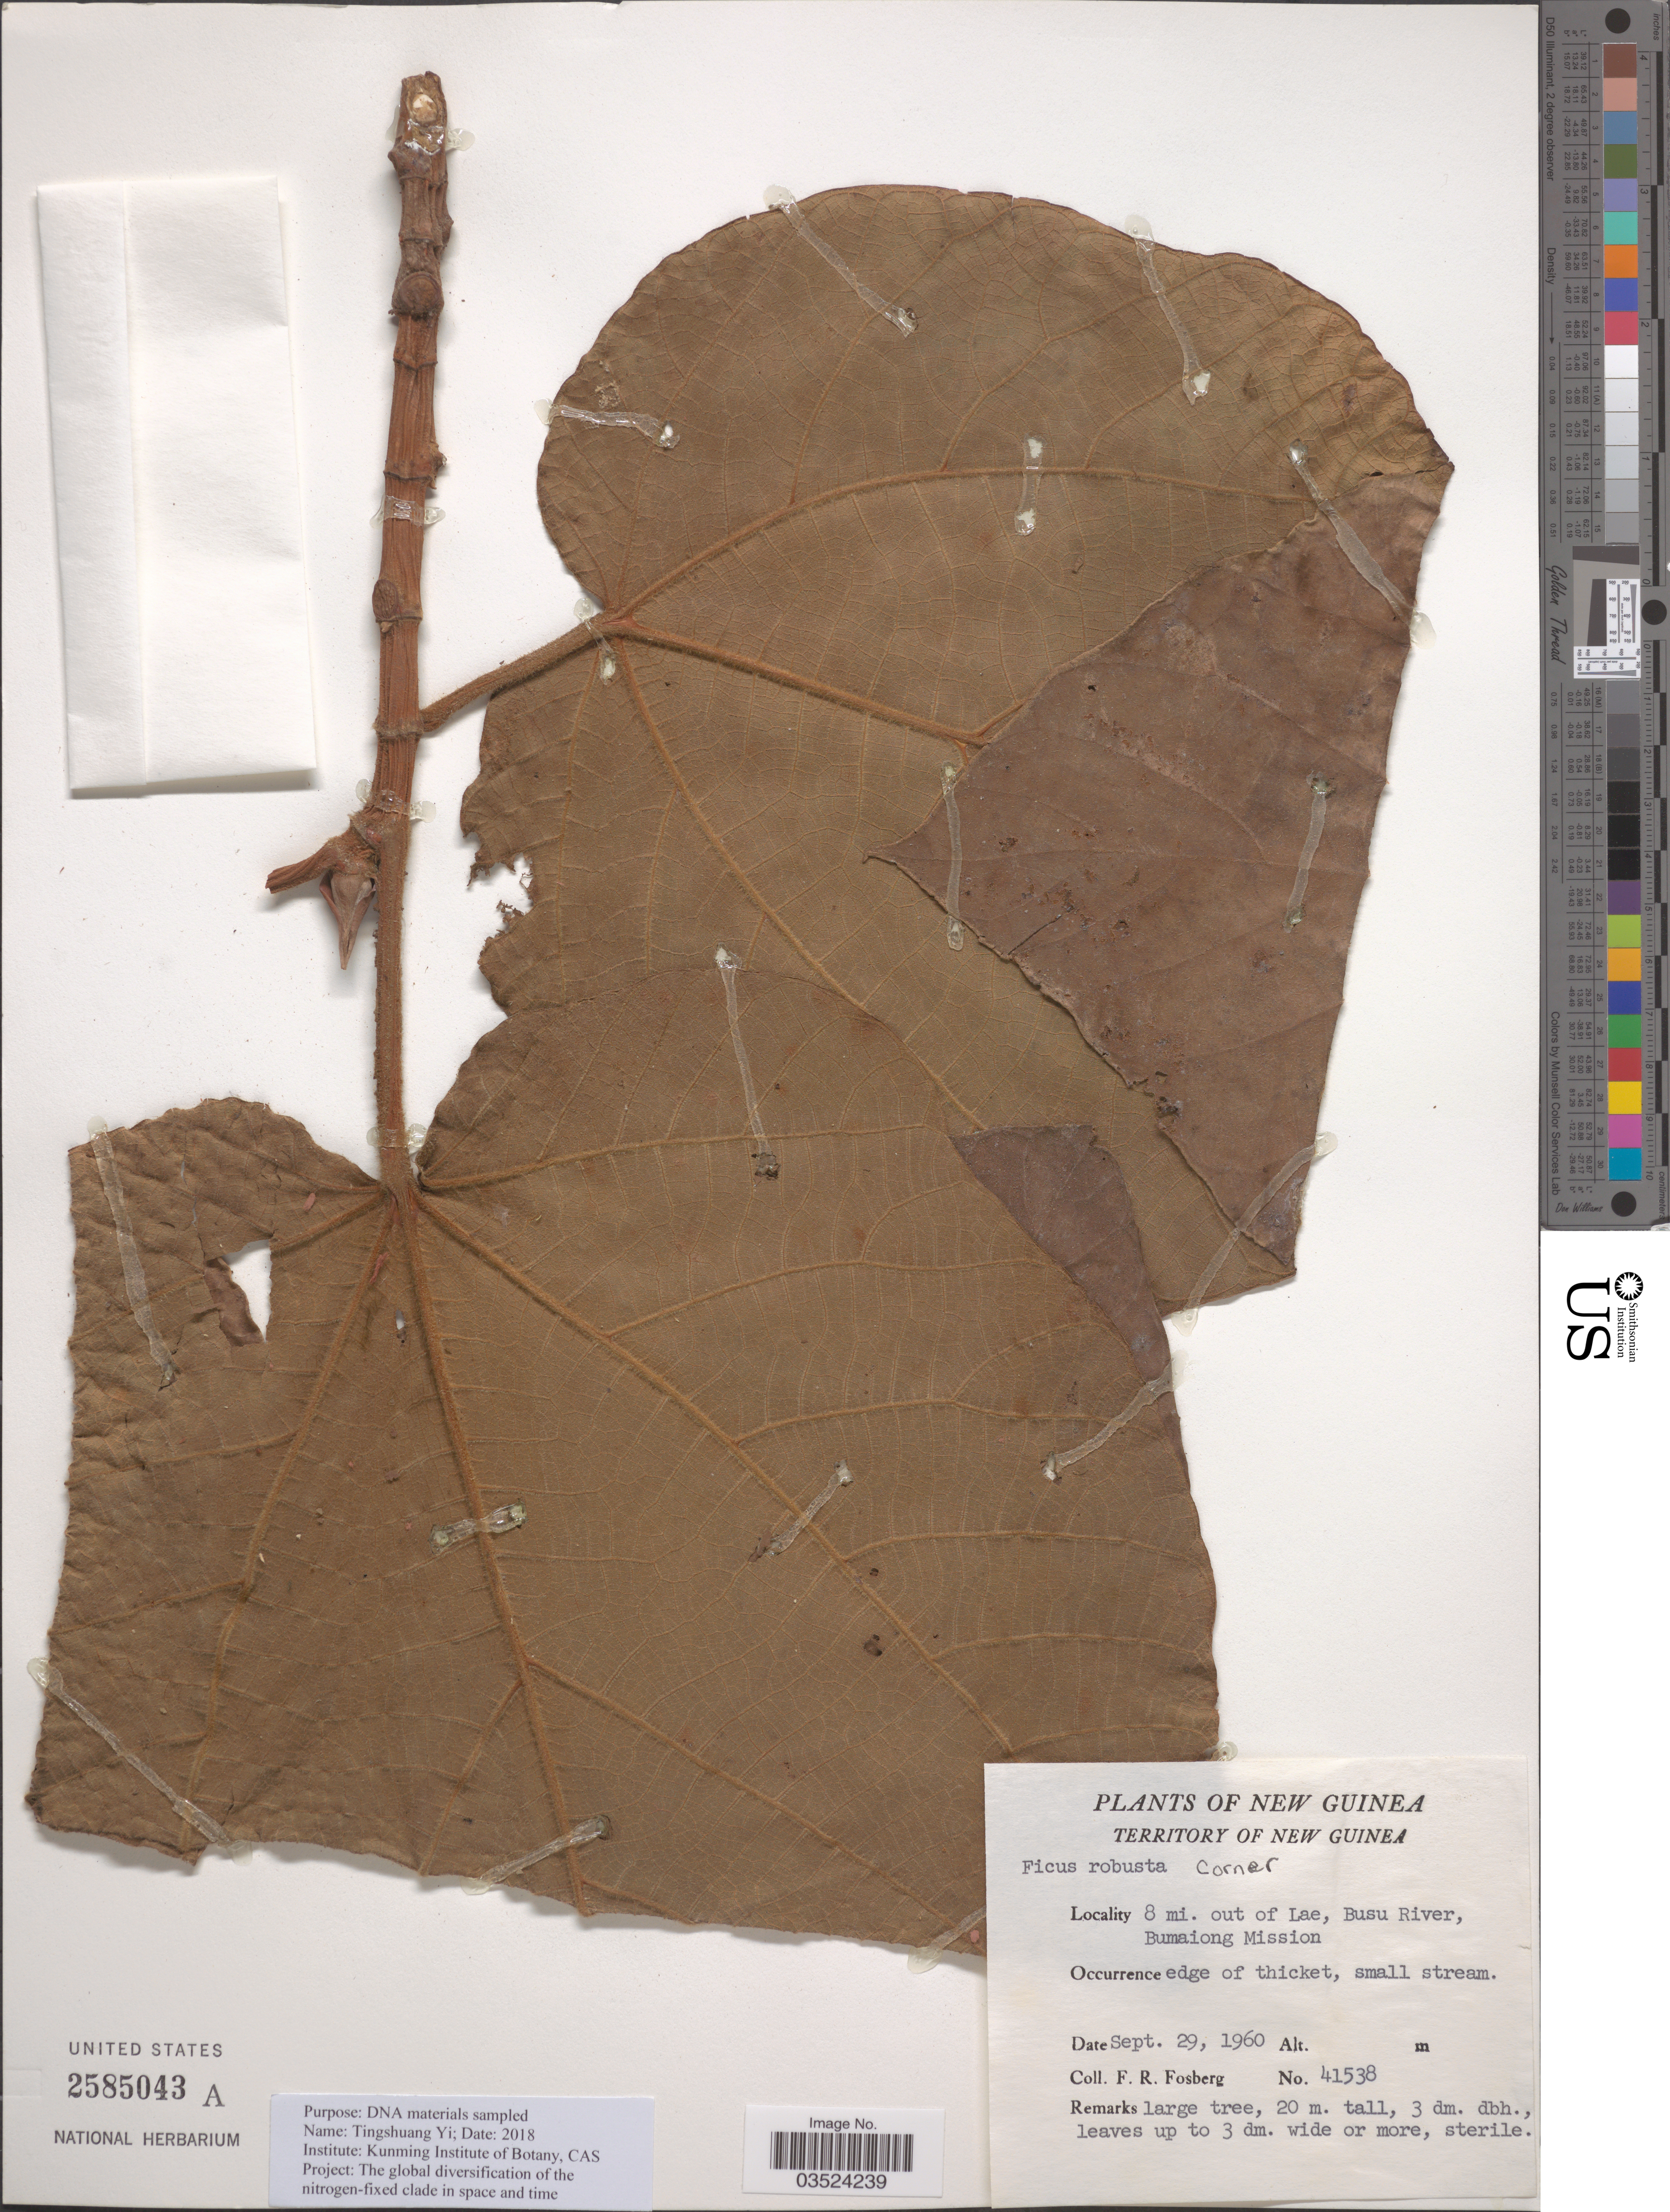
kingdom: Plantae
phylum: Tracheophyta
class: Magnoliopsida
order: Rosales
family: Moraceae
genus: Ficus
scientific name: Ficus robusta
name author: Corner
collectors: F. R. Fosberg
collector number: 41538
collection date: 1960-09-29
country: Papua New Guinea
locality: New Guinea. Territory of New Guinea. 8 mi. out of Lae, Busu River, Bumaiong Mission.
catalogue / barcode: US 2585043A